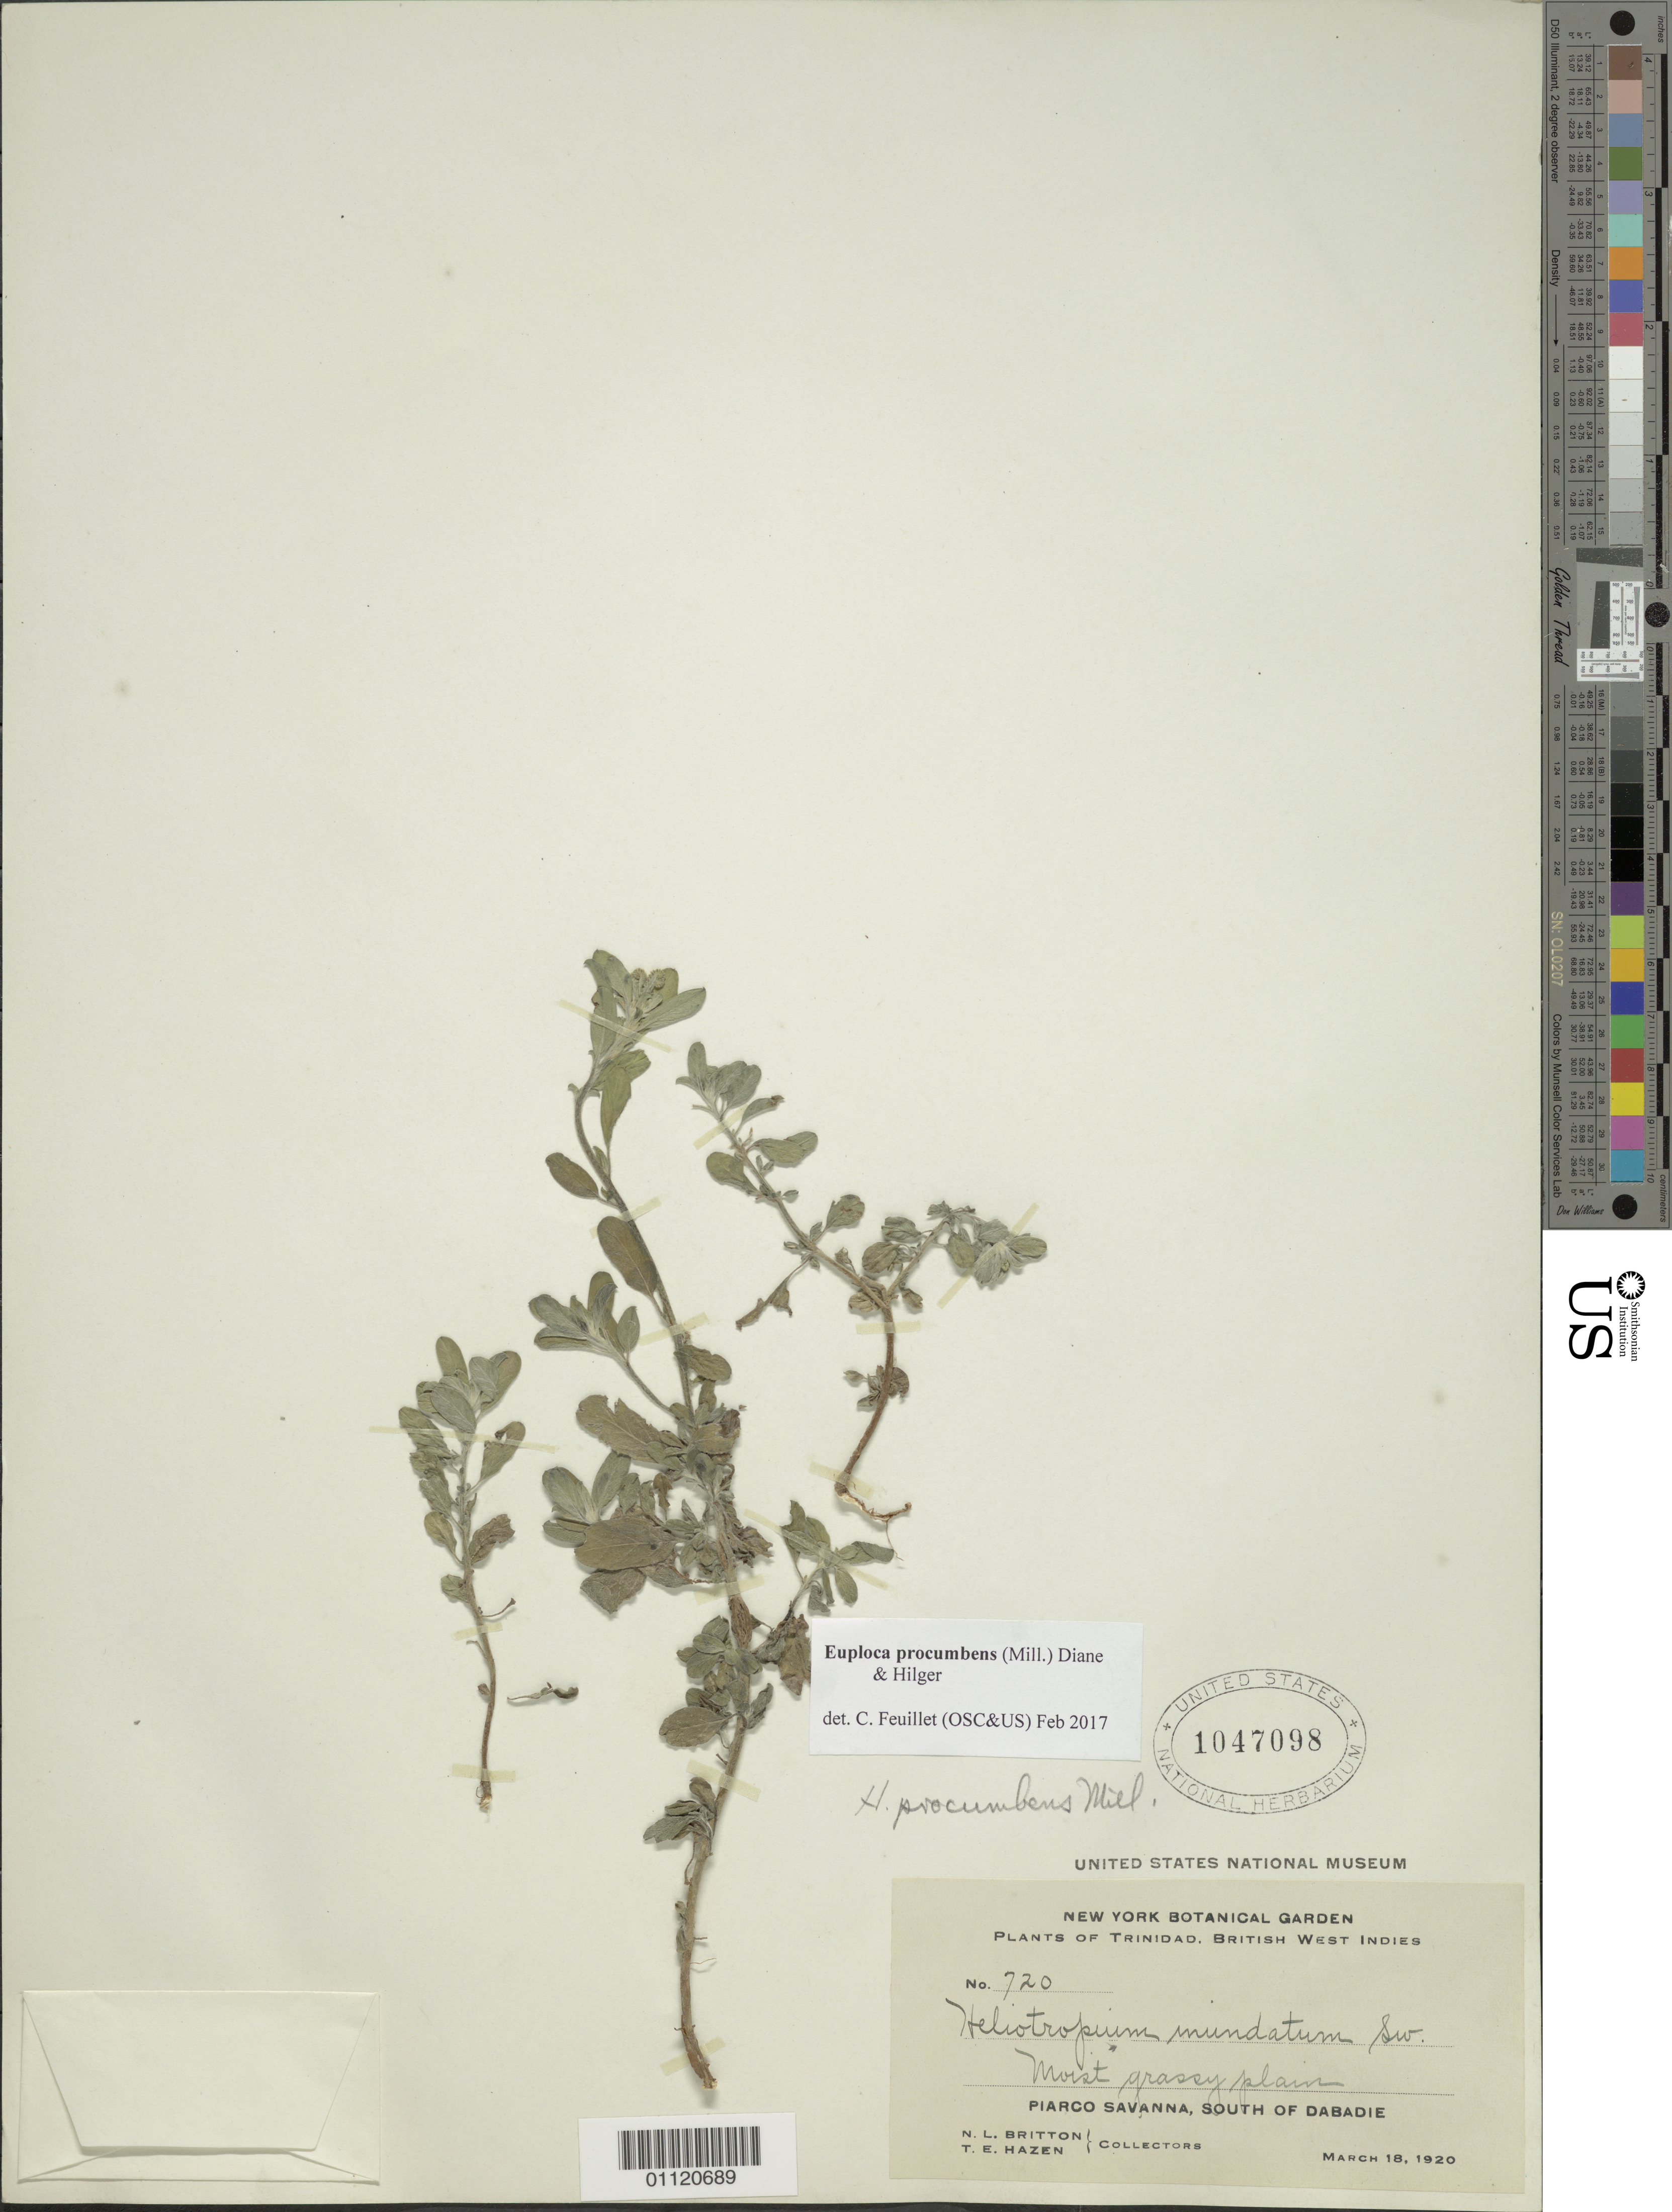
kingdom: Plantae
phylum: Tracheophyta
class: Magnoliopsida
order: Boraginales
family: Heliotropiaceae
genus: Heliotropium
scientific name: Heliotropium procumbens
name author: Mill.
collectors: N. Britton & T. E. Hazen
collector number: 720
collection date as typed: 18 Mar 1920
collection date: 1920-03-18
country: Trinidad and Tobago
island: Trinidad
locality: Piarco Savanna, S of Dabadie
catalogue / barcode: US 1047098